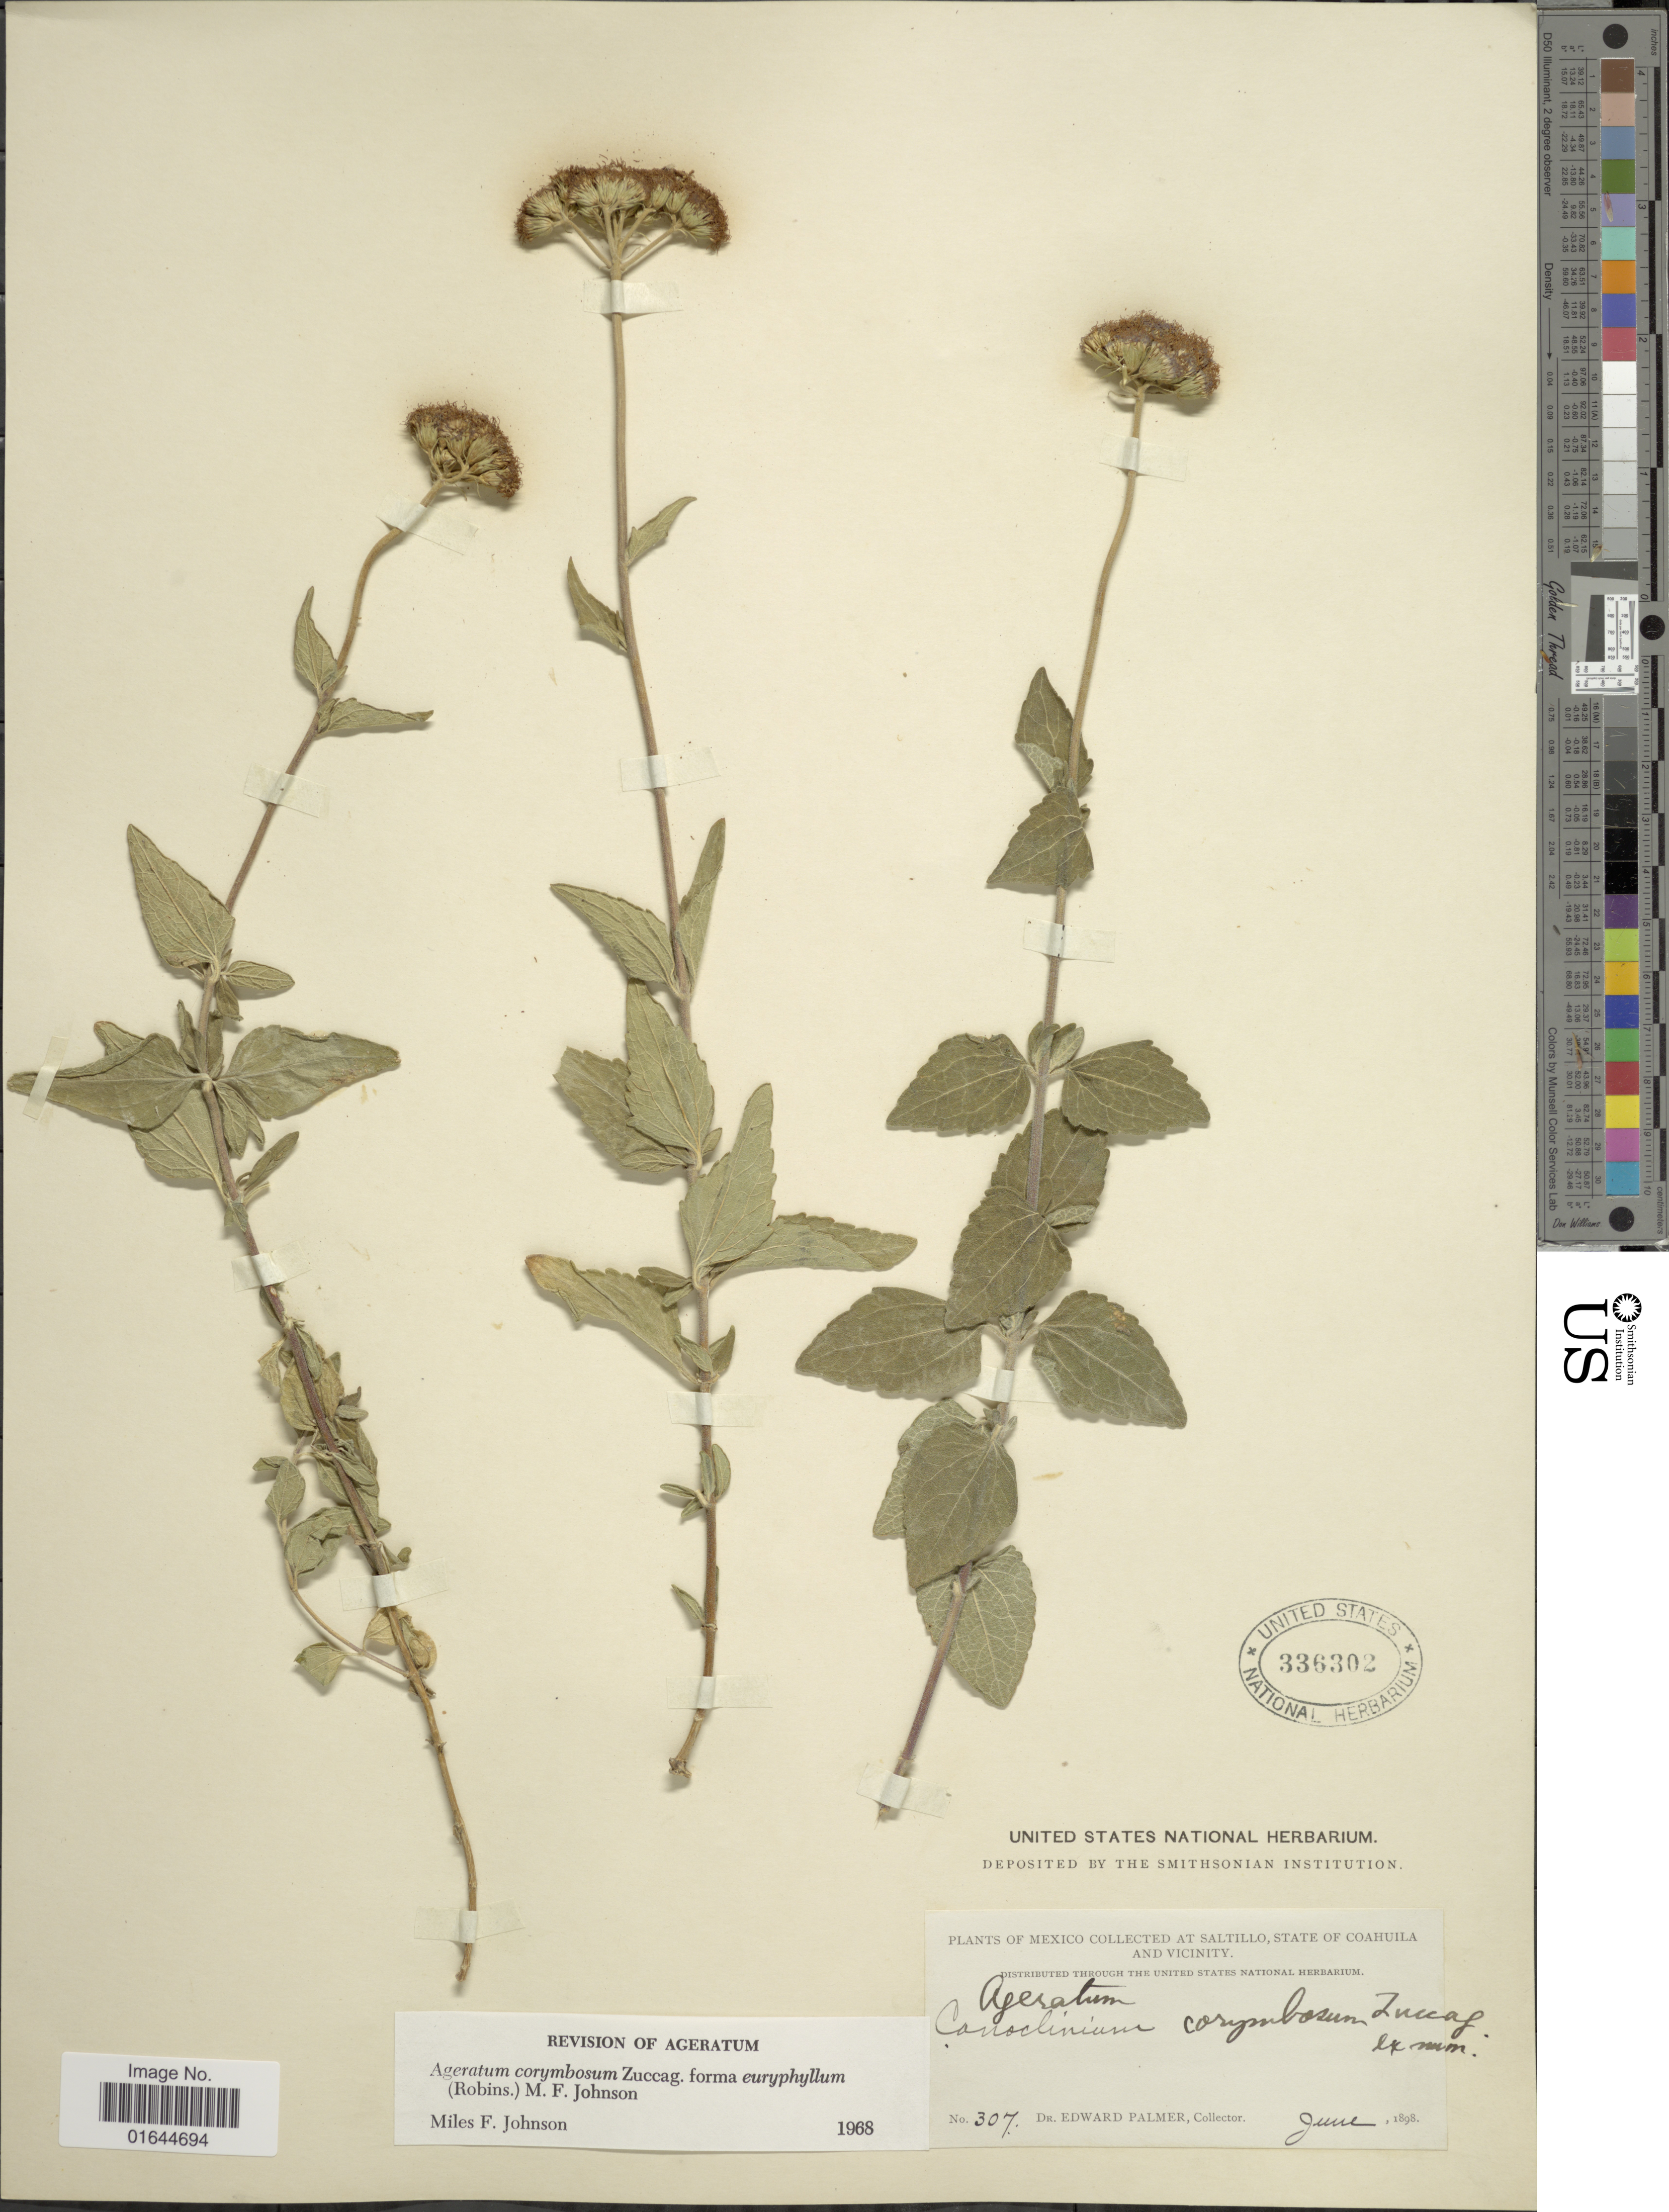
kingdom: Plantae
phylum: Tracheophyta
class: Magnoliopsida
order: Asterales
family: Asteraceae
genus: Ageratum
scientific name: Ageratum corymbosum f. euryphyllum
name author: (B.L. Rob.) M.F. Johnson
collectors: E. Palmer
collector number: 307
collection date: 1898-06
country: Mexico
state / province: Coahuila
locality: Mexico, State of Coahuila and vicinity, at Saltillo.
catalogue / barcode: US 336302